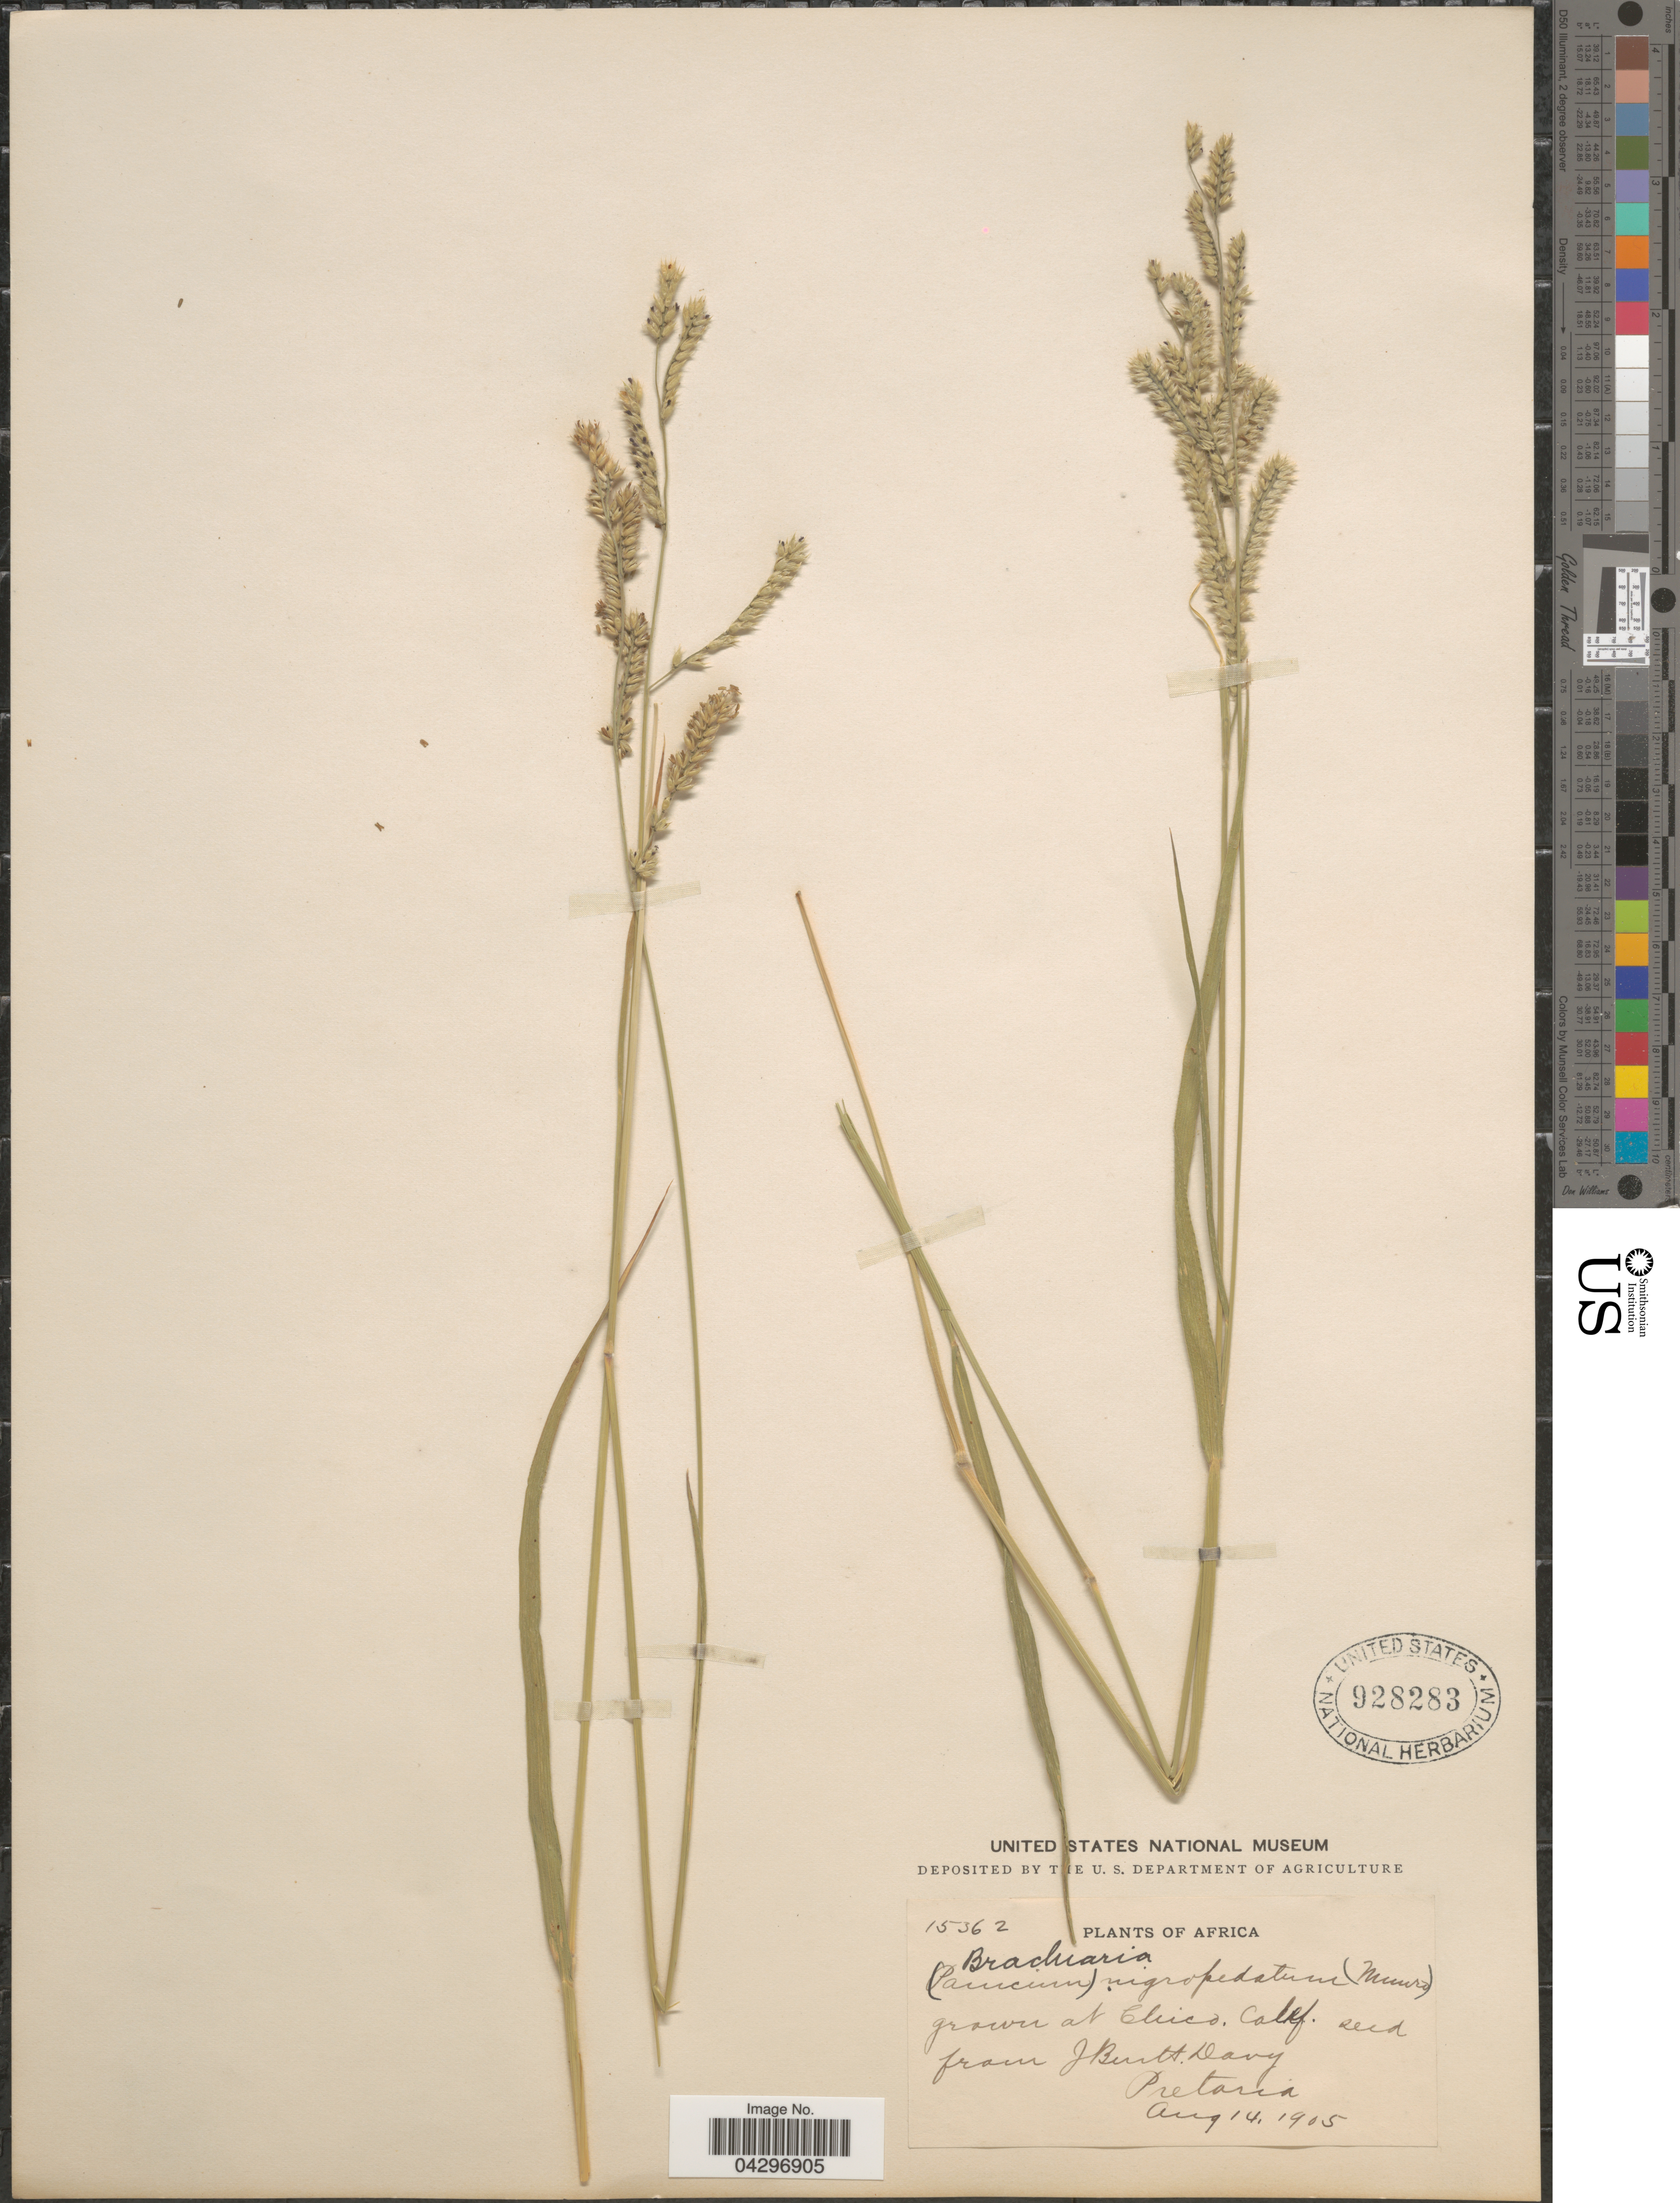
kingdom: Plantae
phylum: Tracheophyta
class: Liliopsida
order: Poales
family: Poaceae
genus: Urochloa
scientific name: Urochloa nigropedata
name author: (Ficalho & Hiern) A.M. Torres & C.M. Morton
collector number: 15362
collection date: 1905-08-14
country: United States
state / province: California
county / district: Butte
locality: At Chico.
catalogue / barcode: US 928283